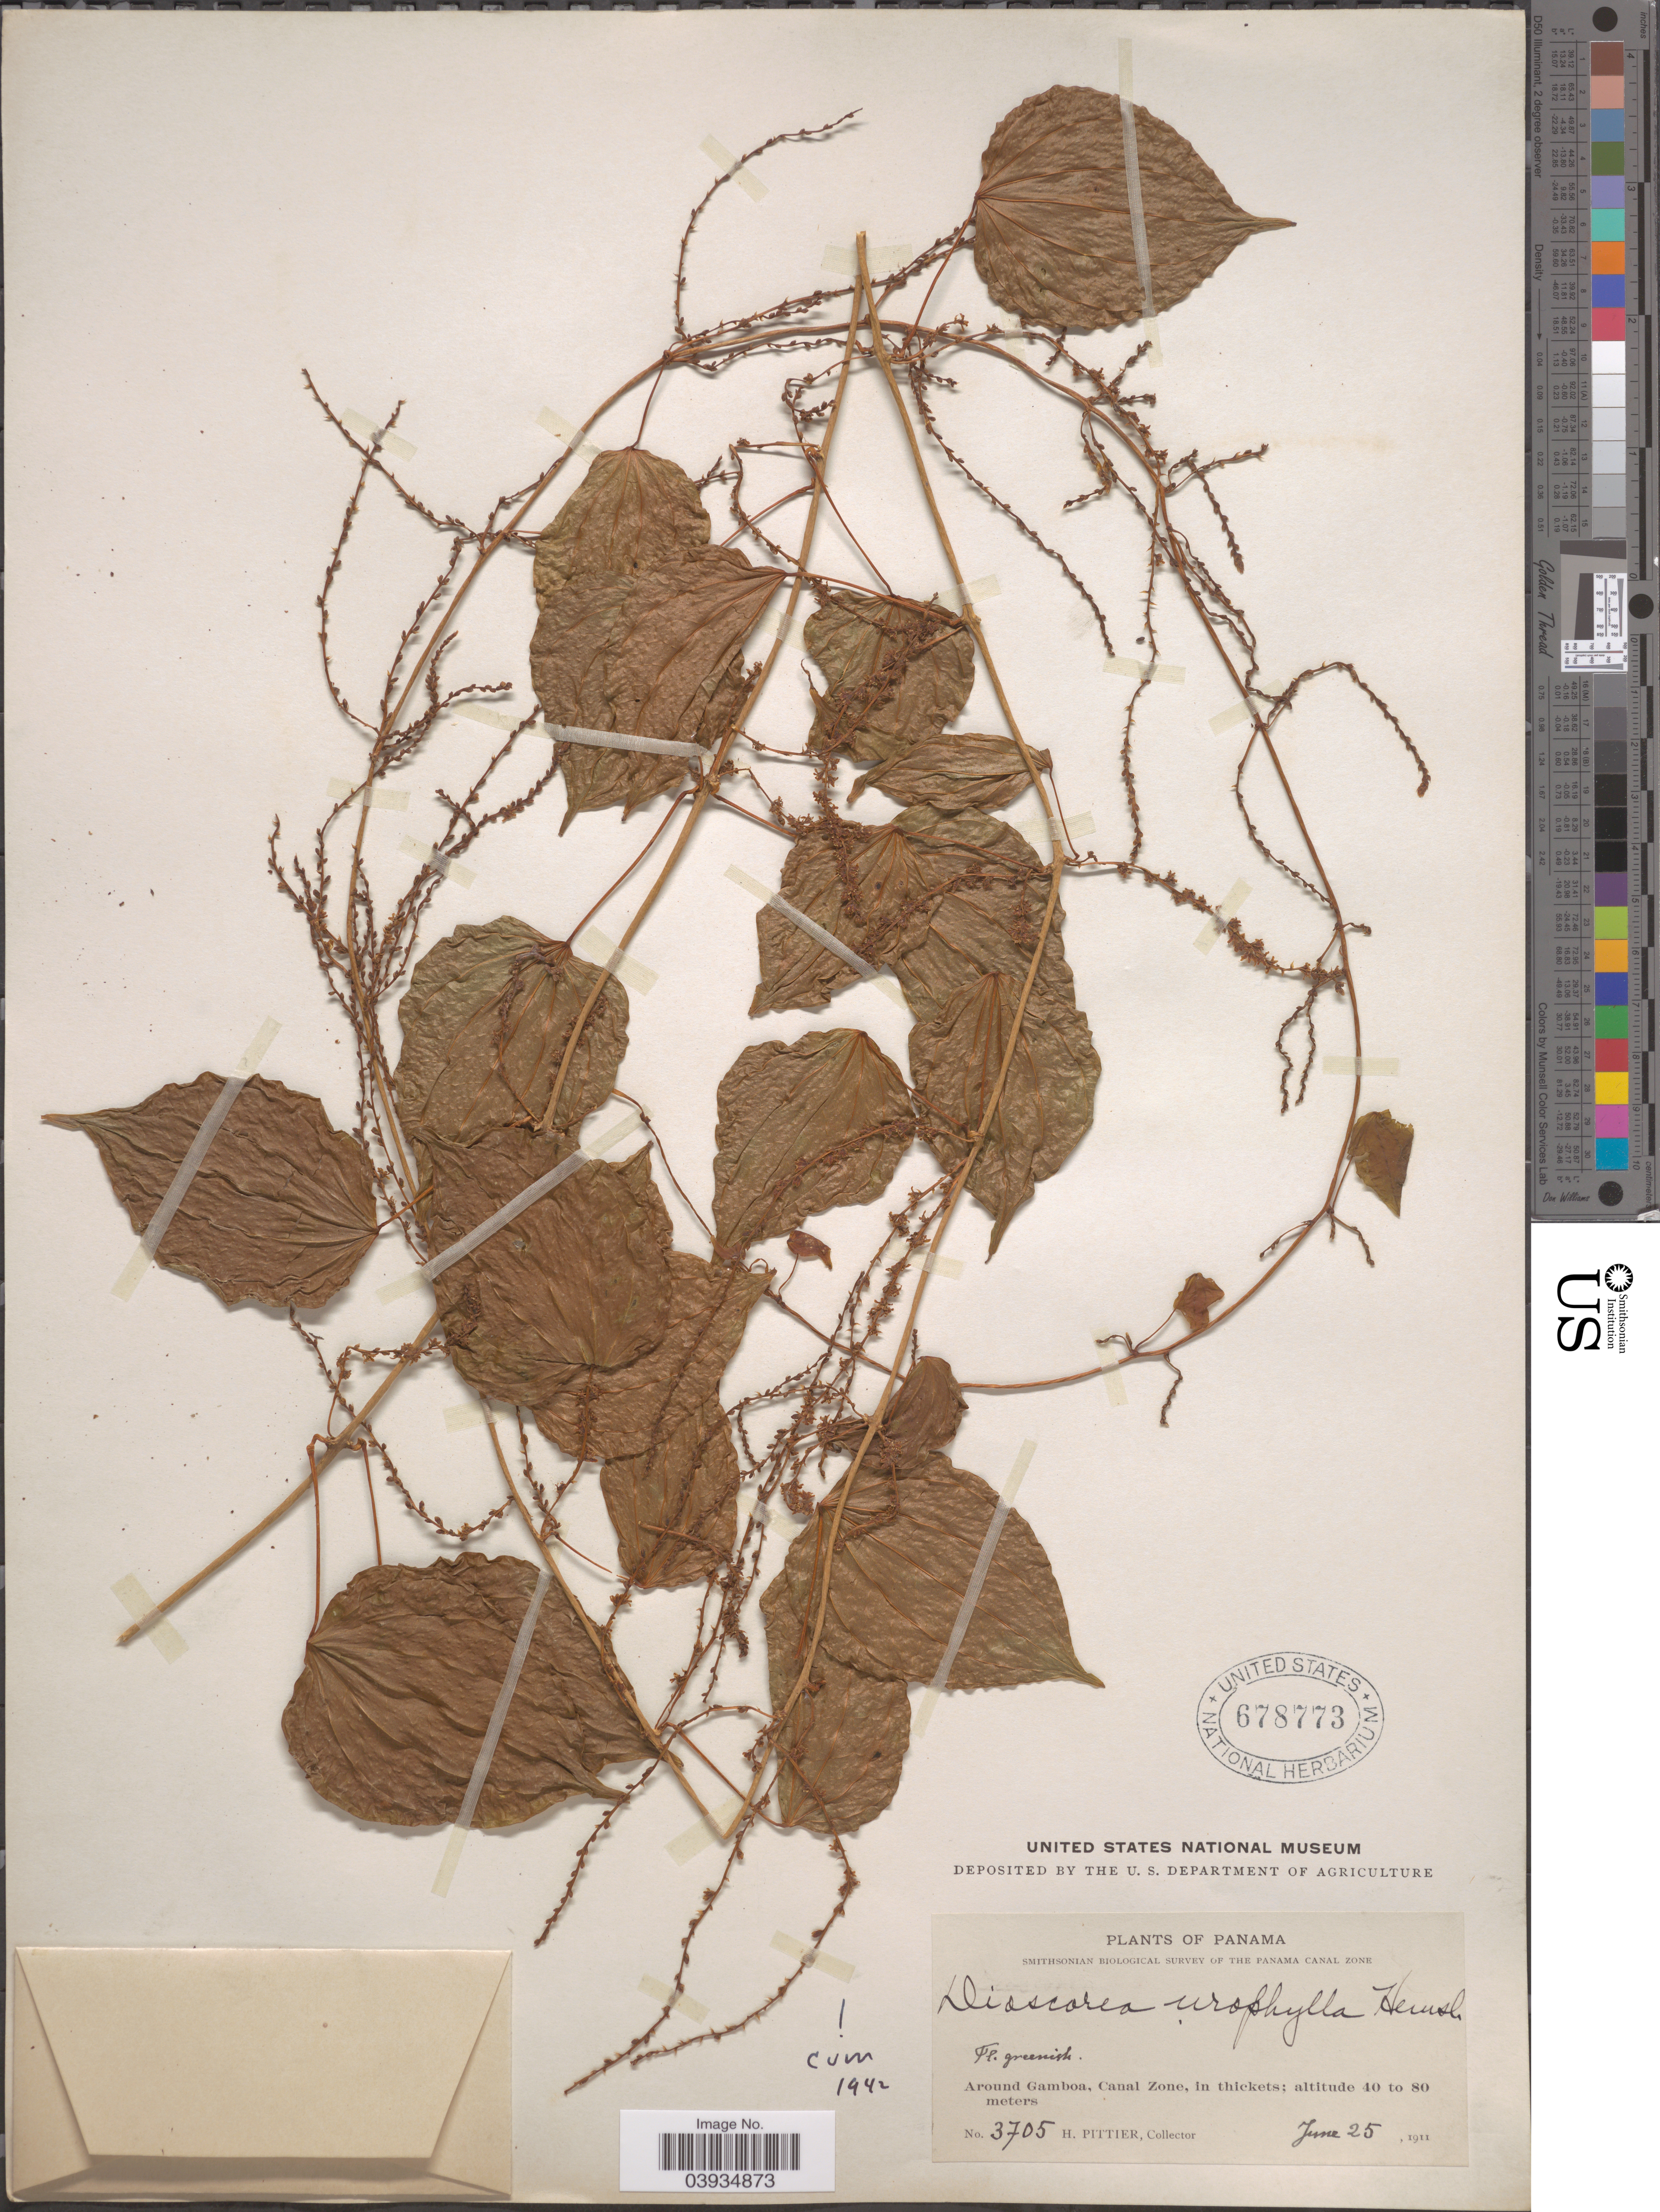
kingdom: Plantae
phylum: Tracheophyta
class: Liliopsida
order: Dioscoreales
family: Dioscoreaceae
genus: Dioscorea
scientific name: Dioscorea urophylla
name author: Hemsl.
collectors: H. F. Pittier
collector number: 3705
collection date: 1911-06-25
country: Panama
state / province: Colón / Panamá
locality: The Panama Canal Zone. Around Gamboa, Canal Zone, in thickets.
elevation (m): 40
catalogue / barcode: US 678773